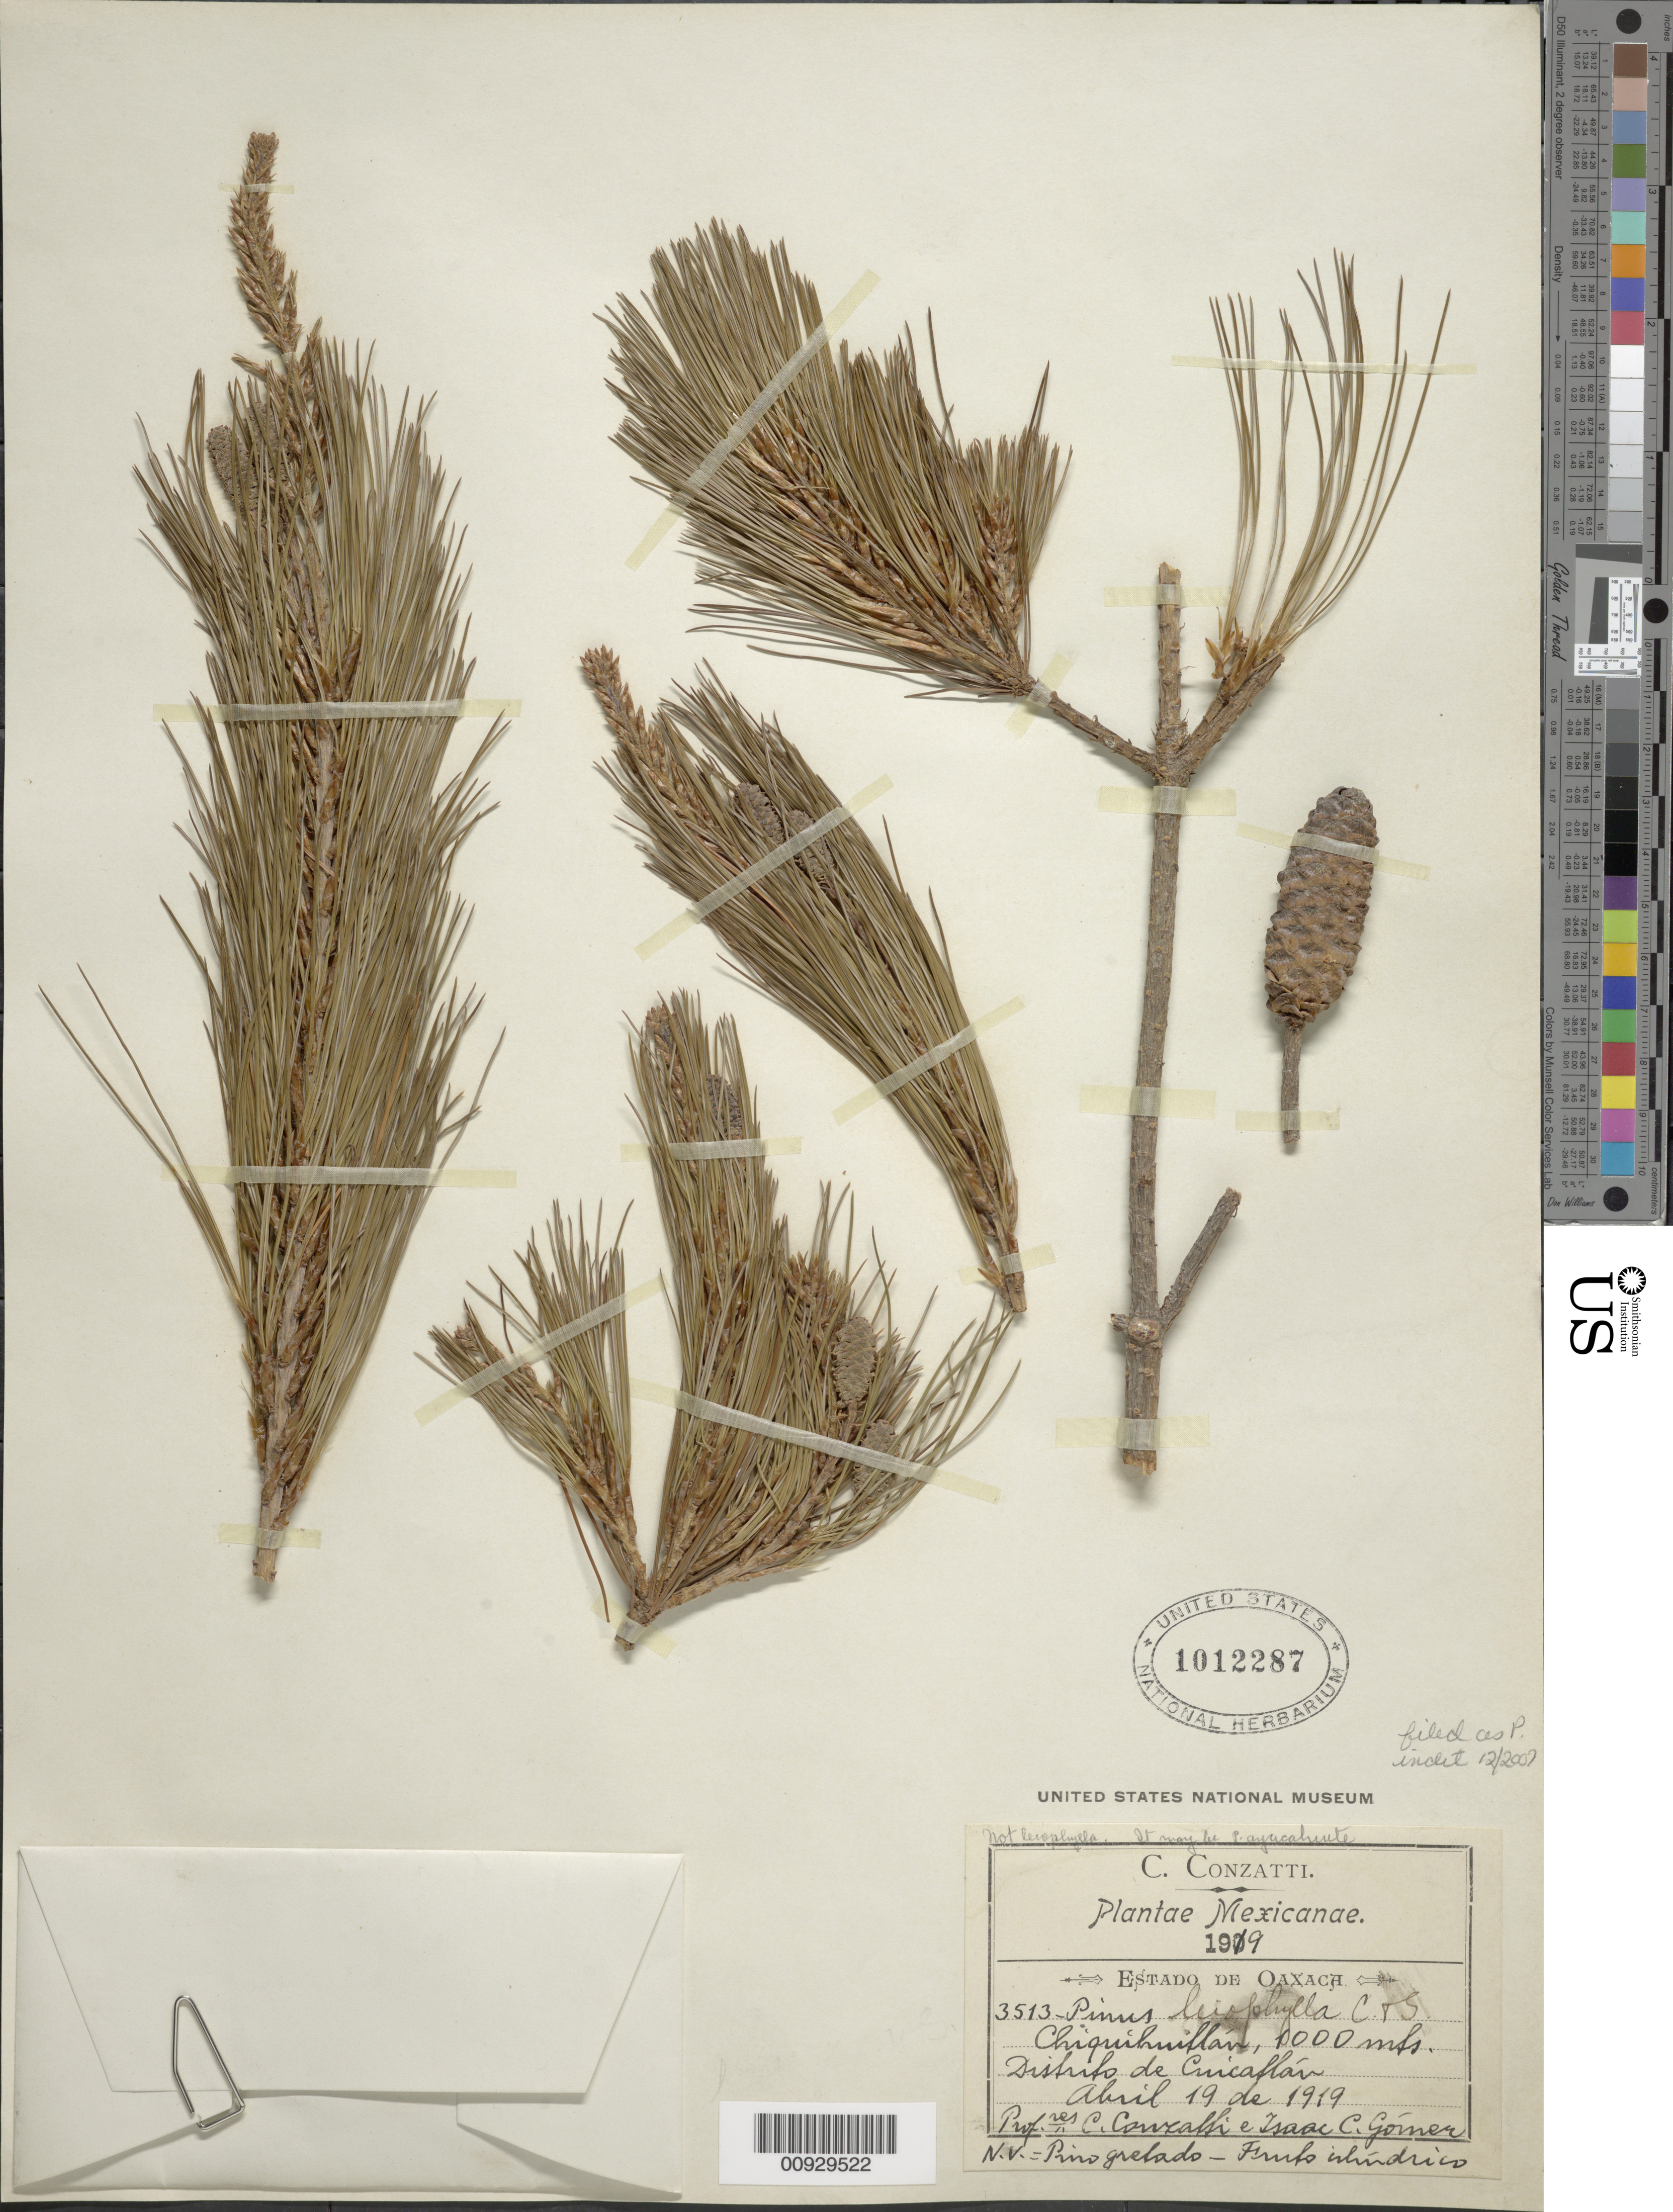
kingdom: Plantae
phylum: Tracheophyta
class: Pinopsida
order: Pinales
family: Pinaceae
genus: Pinus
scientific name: Pinus sp.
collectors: C. Conzatti & I. Gomez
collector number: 3513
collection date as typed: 19 Apr 1919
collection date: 1919-04-19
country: Mexico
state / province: Oaxaca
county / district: Cuicatlán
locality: Chiquihuitlán.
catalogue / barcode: US 1012287